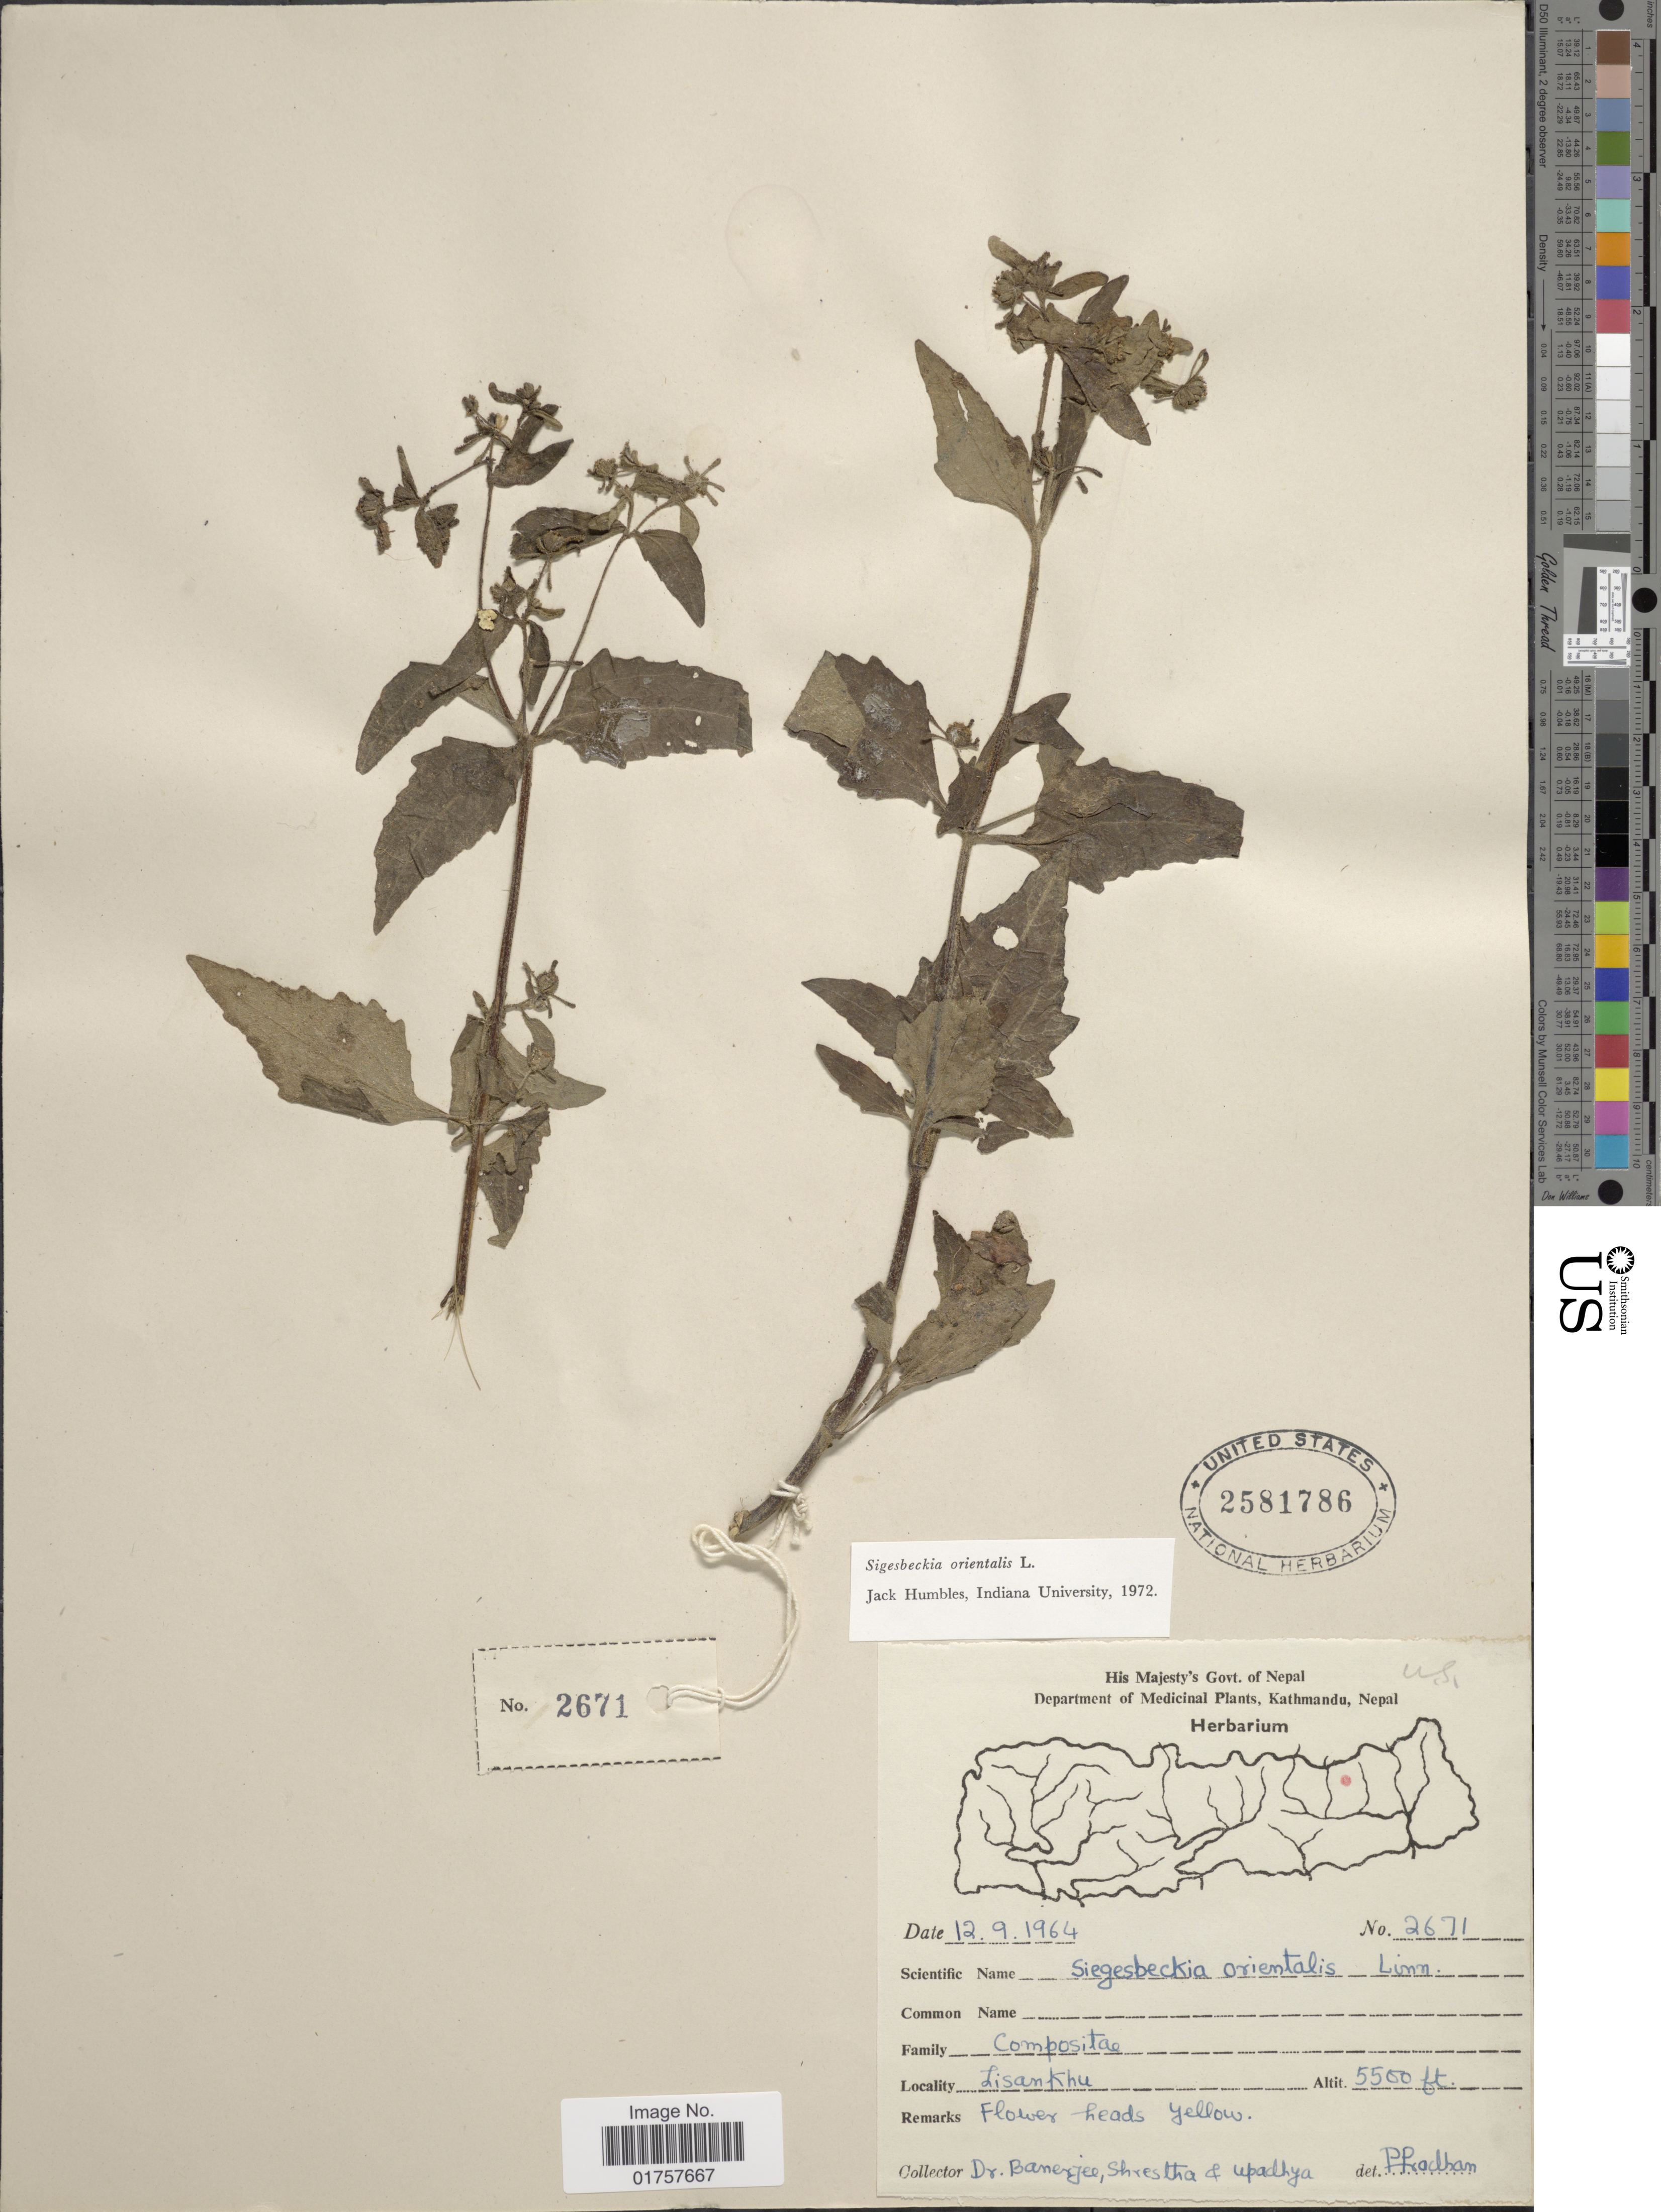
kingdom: Plantae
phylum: Tracheophyta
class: Magnoliopsida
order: Asterales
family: Asteraceae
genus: Sigesbeckia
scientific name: Sigesbeckia orientalis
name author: L.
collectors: -. Banerjee, -. Shrestha & A. Upadhya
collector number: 2671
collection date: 1964-09-12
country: Nepal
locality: Lisankhu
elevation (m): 1676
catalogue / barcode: US 2581786